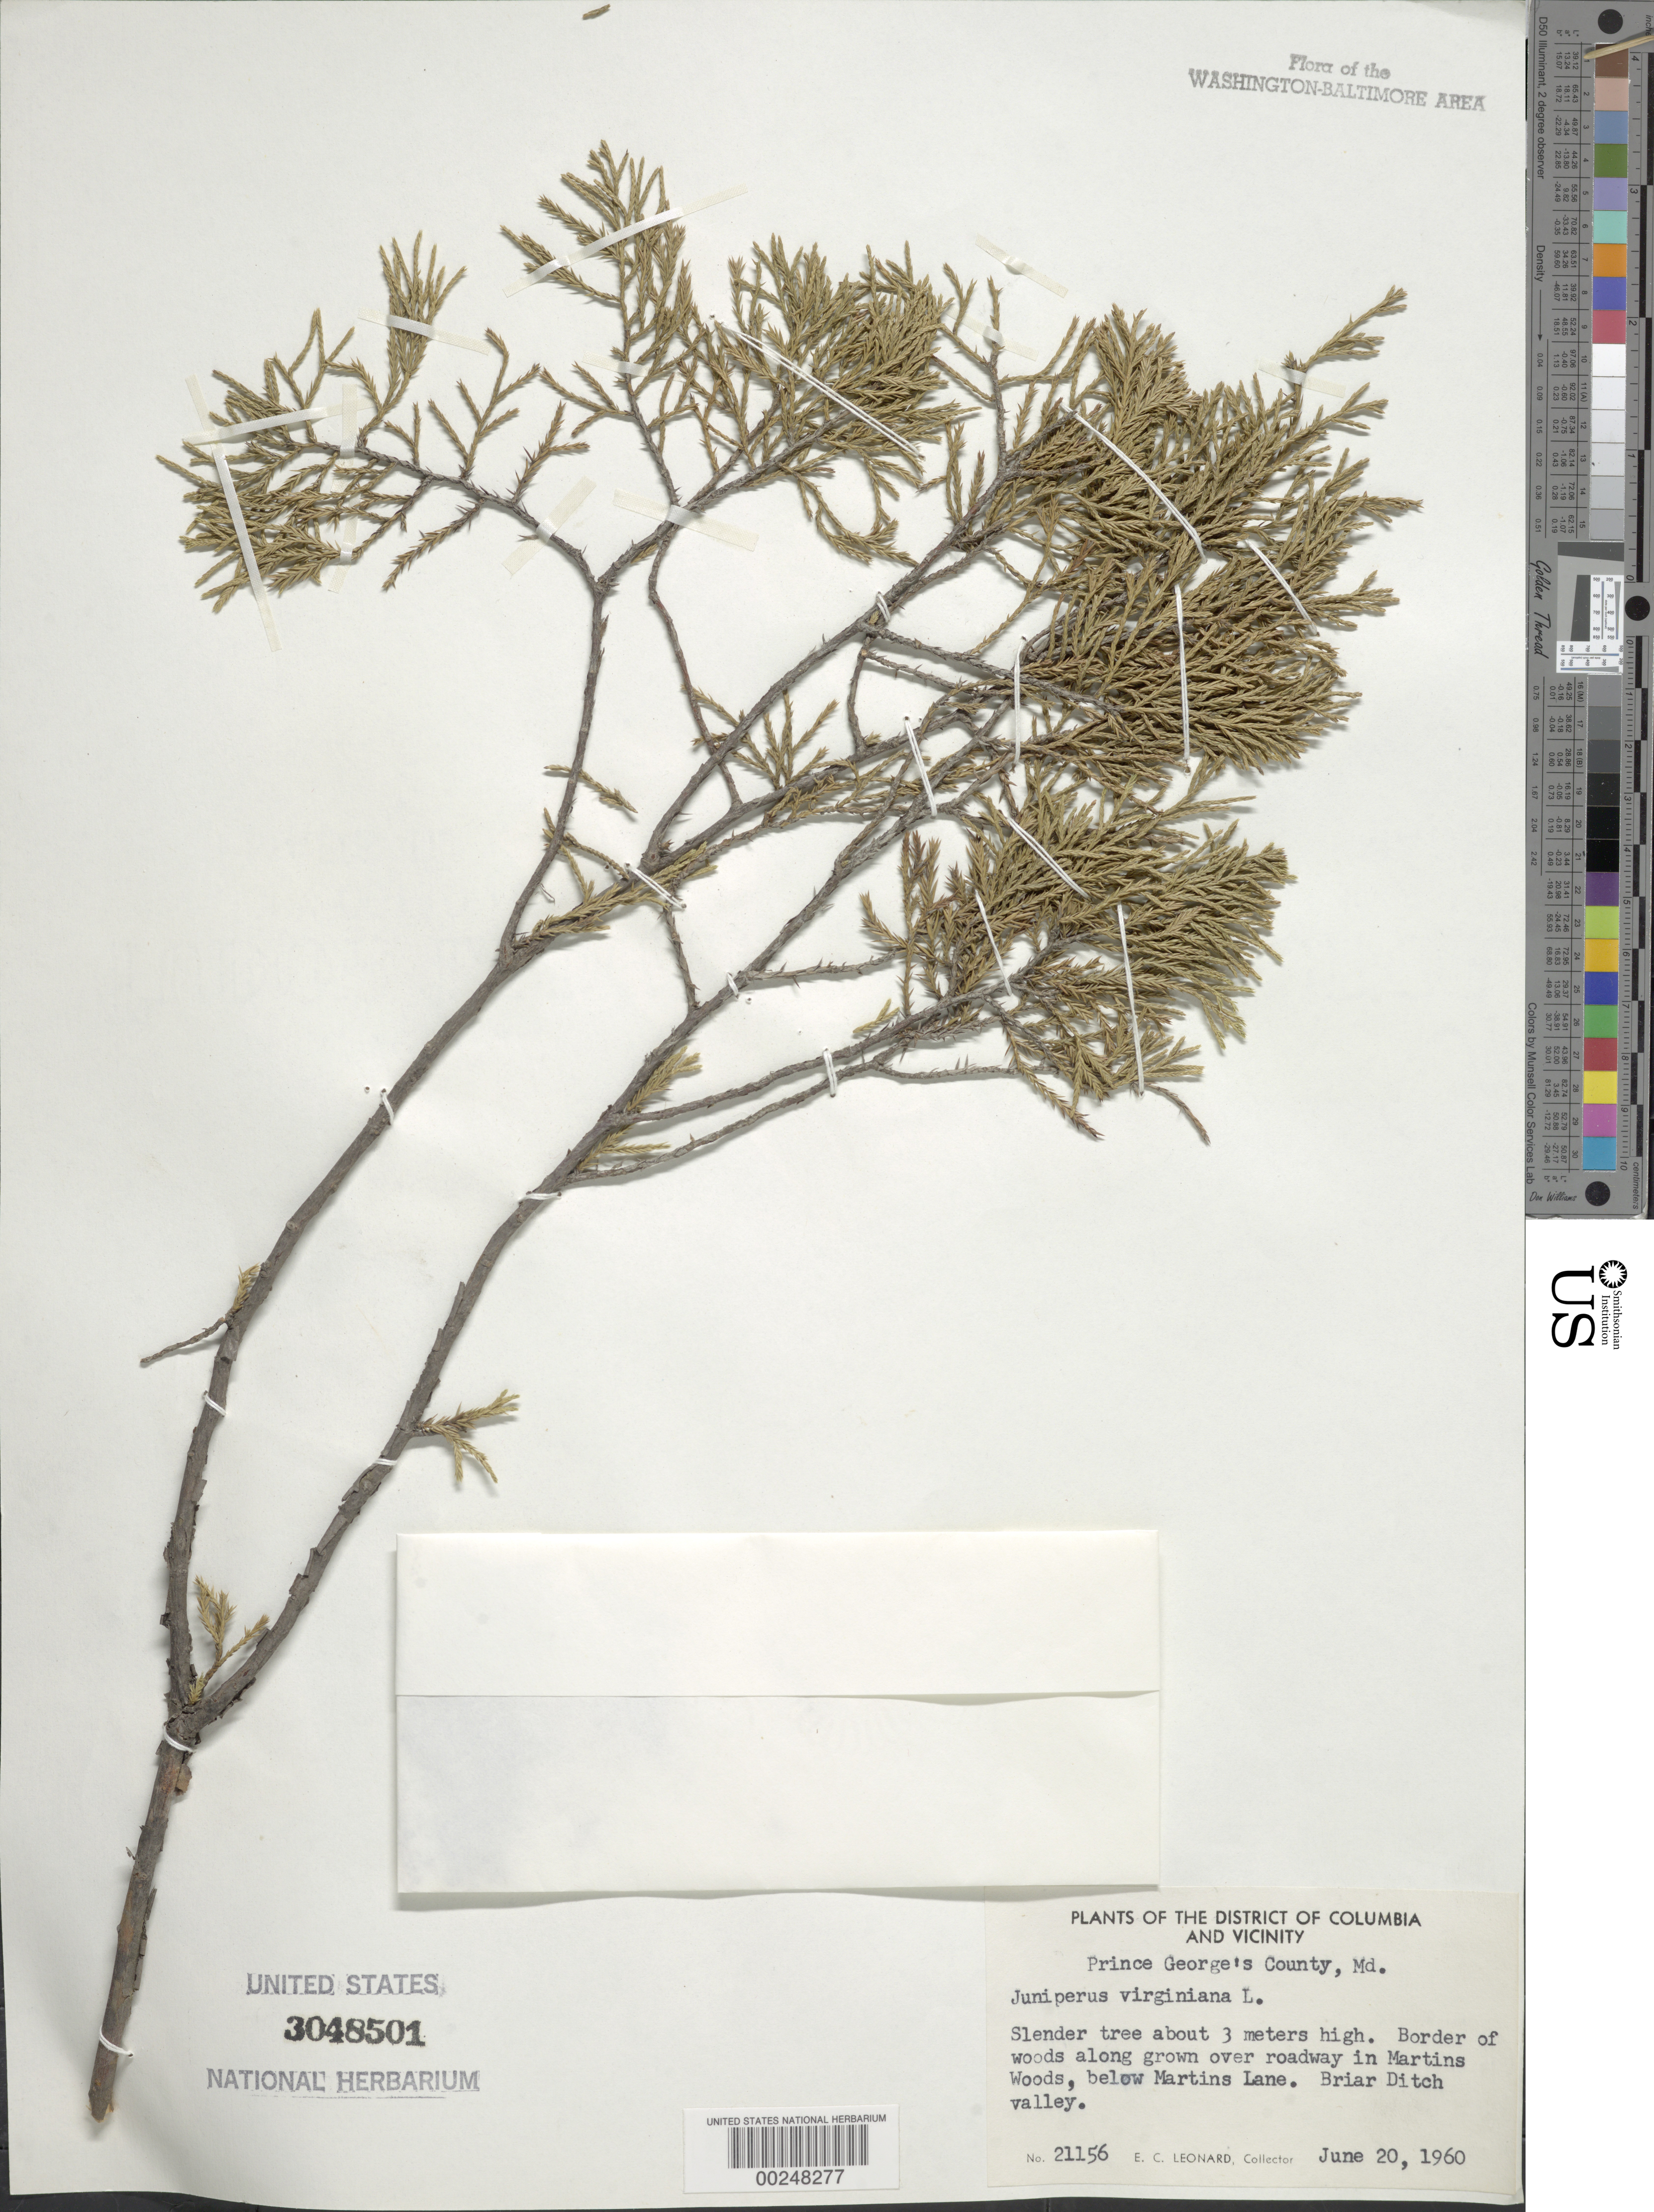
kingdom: Plantae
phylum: Tracheophyta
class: Pinopsida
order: Pinales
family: Cupressaceae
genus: Juniperus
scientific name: Juniperus virginiana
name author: L.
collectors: E. C. Leonard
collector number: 21165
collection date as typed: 20 Jun 1960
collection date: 1960-06-20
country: United States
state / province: Maryland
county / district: Prince George's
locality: Briar Ditch Valley, roadway in Martins Woods, below Martins Lane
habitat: Border of woods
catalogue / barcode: US 3048501